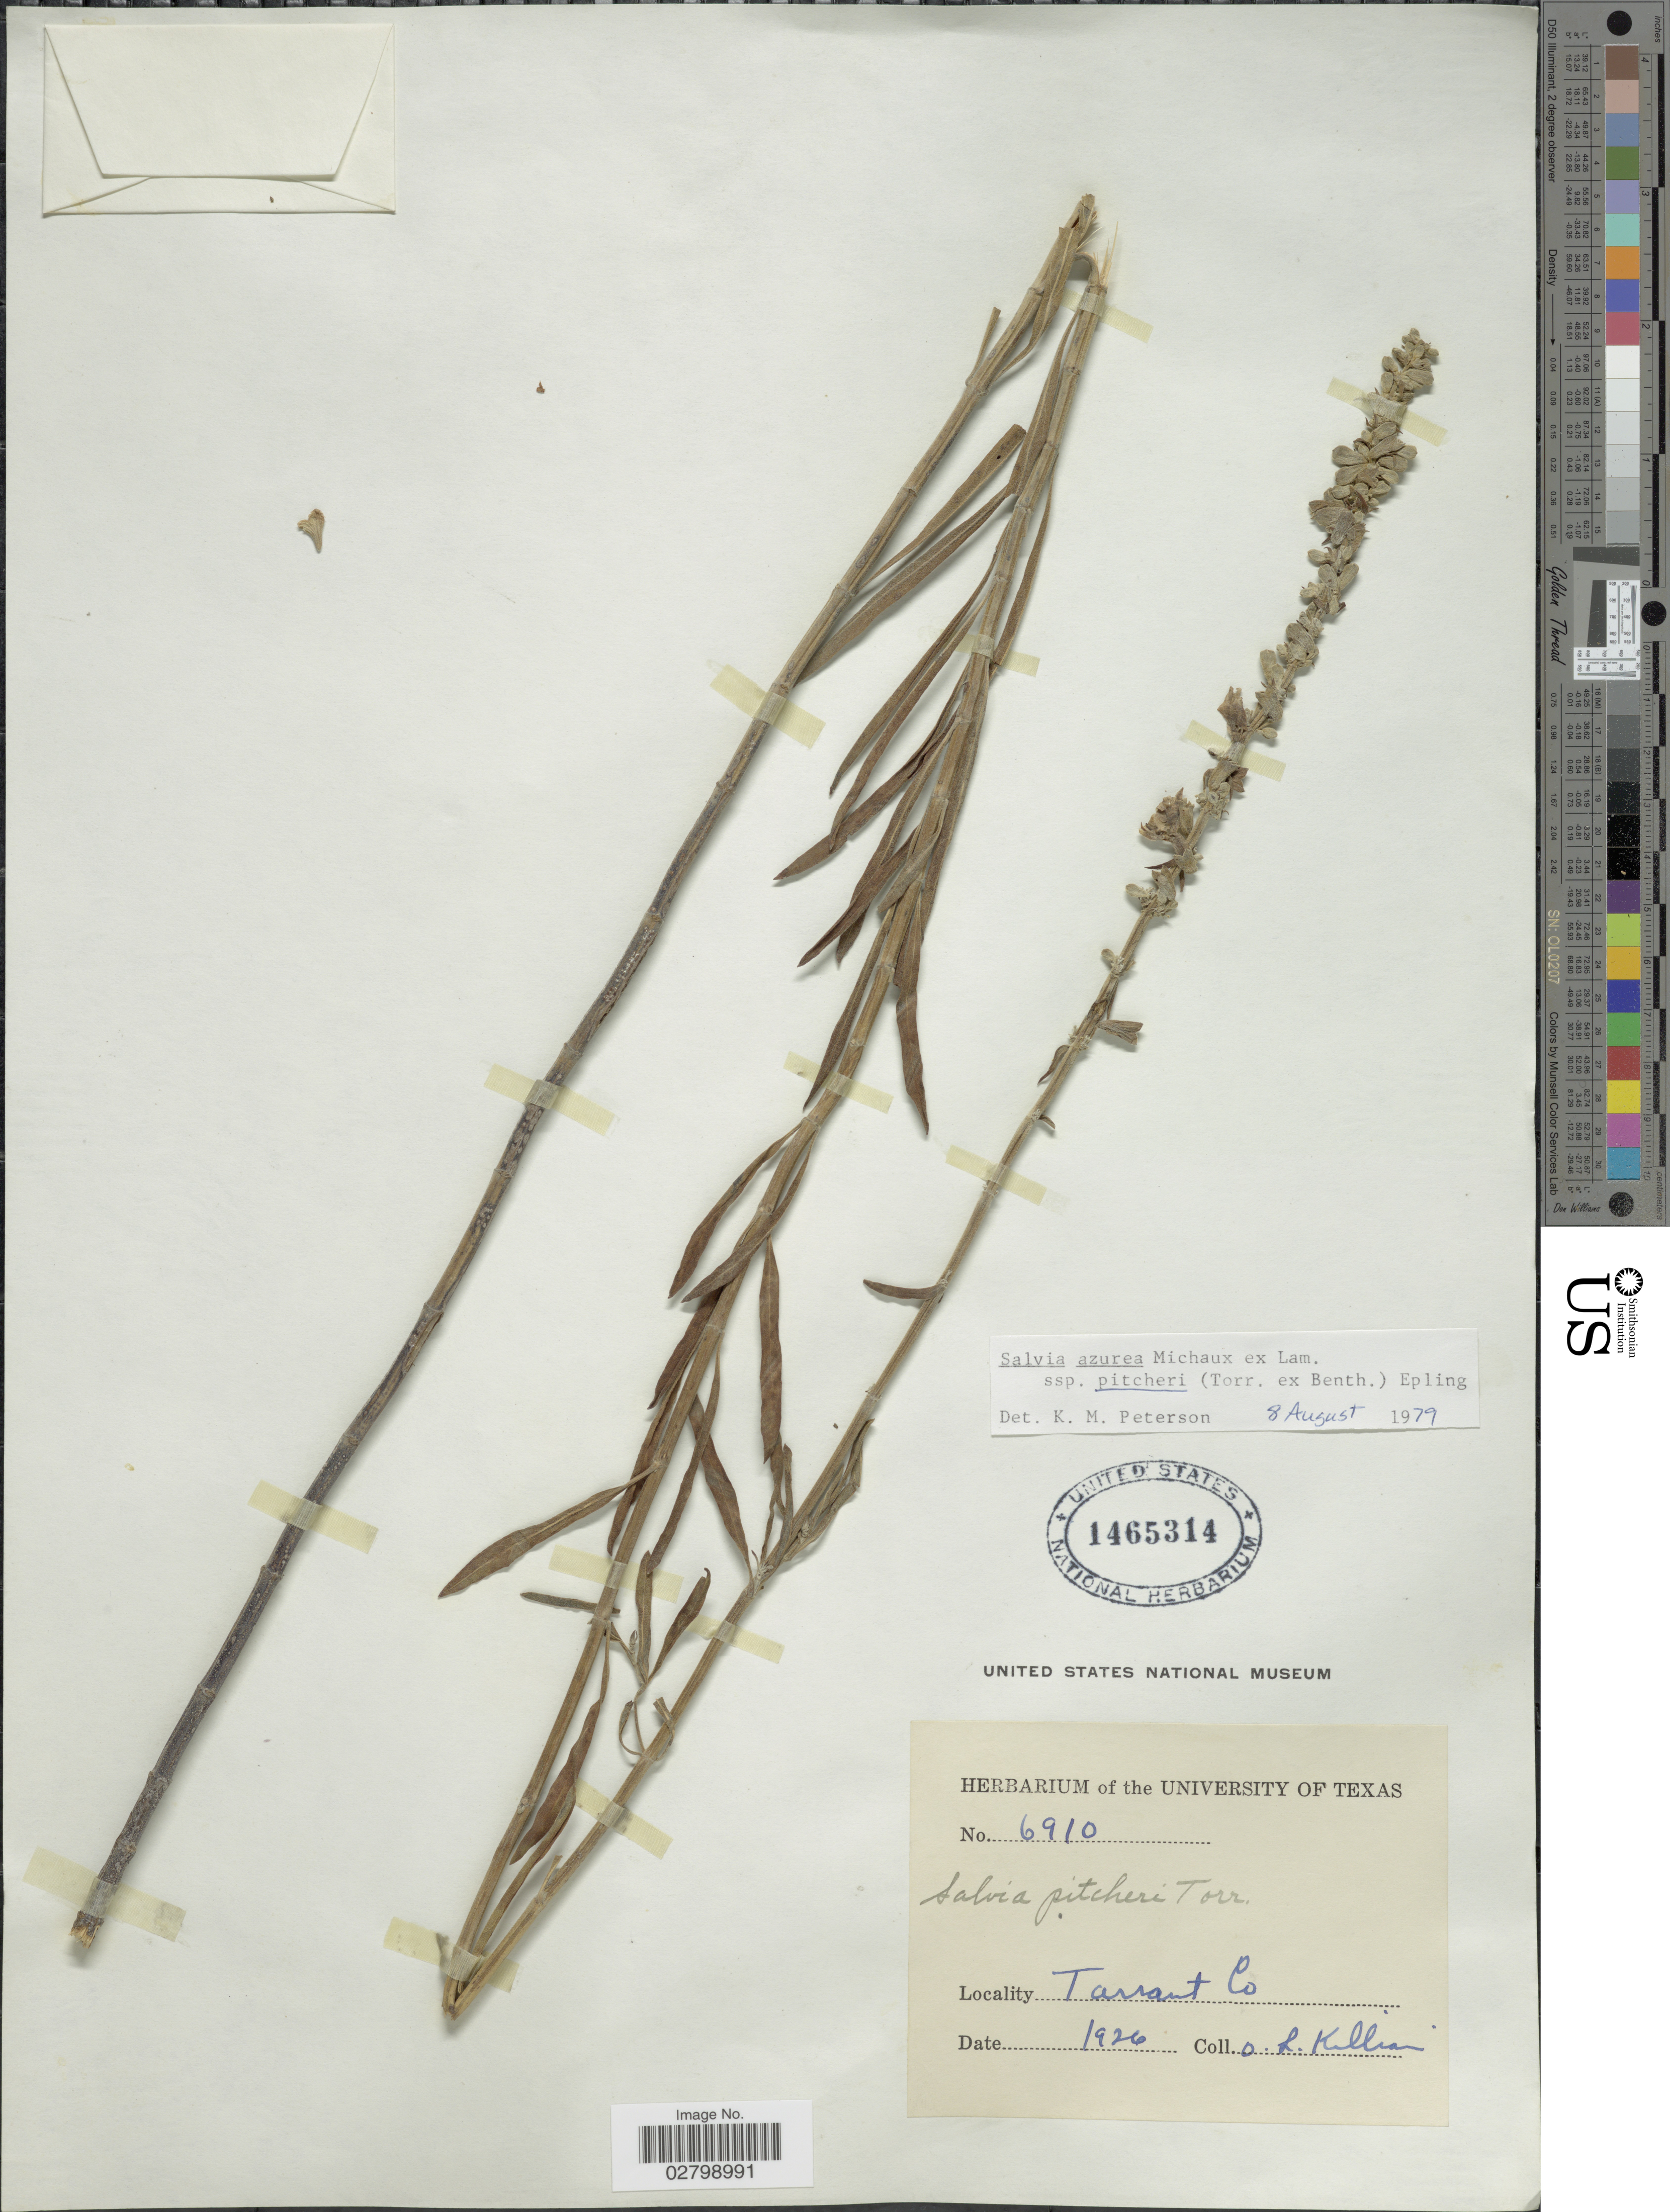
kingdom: Plantae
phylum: Tracheophyta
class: Magnoliopsida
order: Lamiales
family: Lamiaceae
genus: Salvia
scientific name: Salvia azurea subsp. pitcheri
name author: Michx. ex Lam.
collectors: O. Killian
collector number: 6910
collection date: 1926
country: United States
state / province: Texas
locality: Tarrant Co.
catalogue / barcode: US 1465314